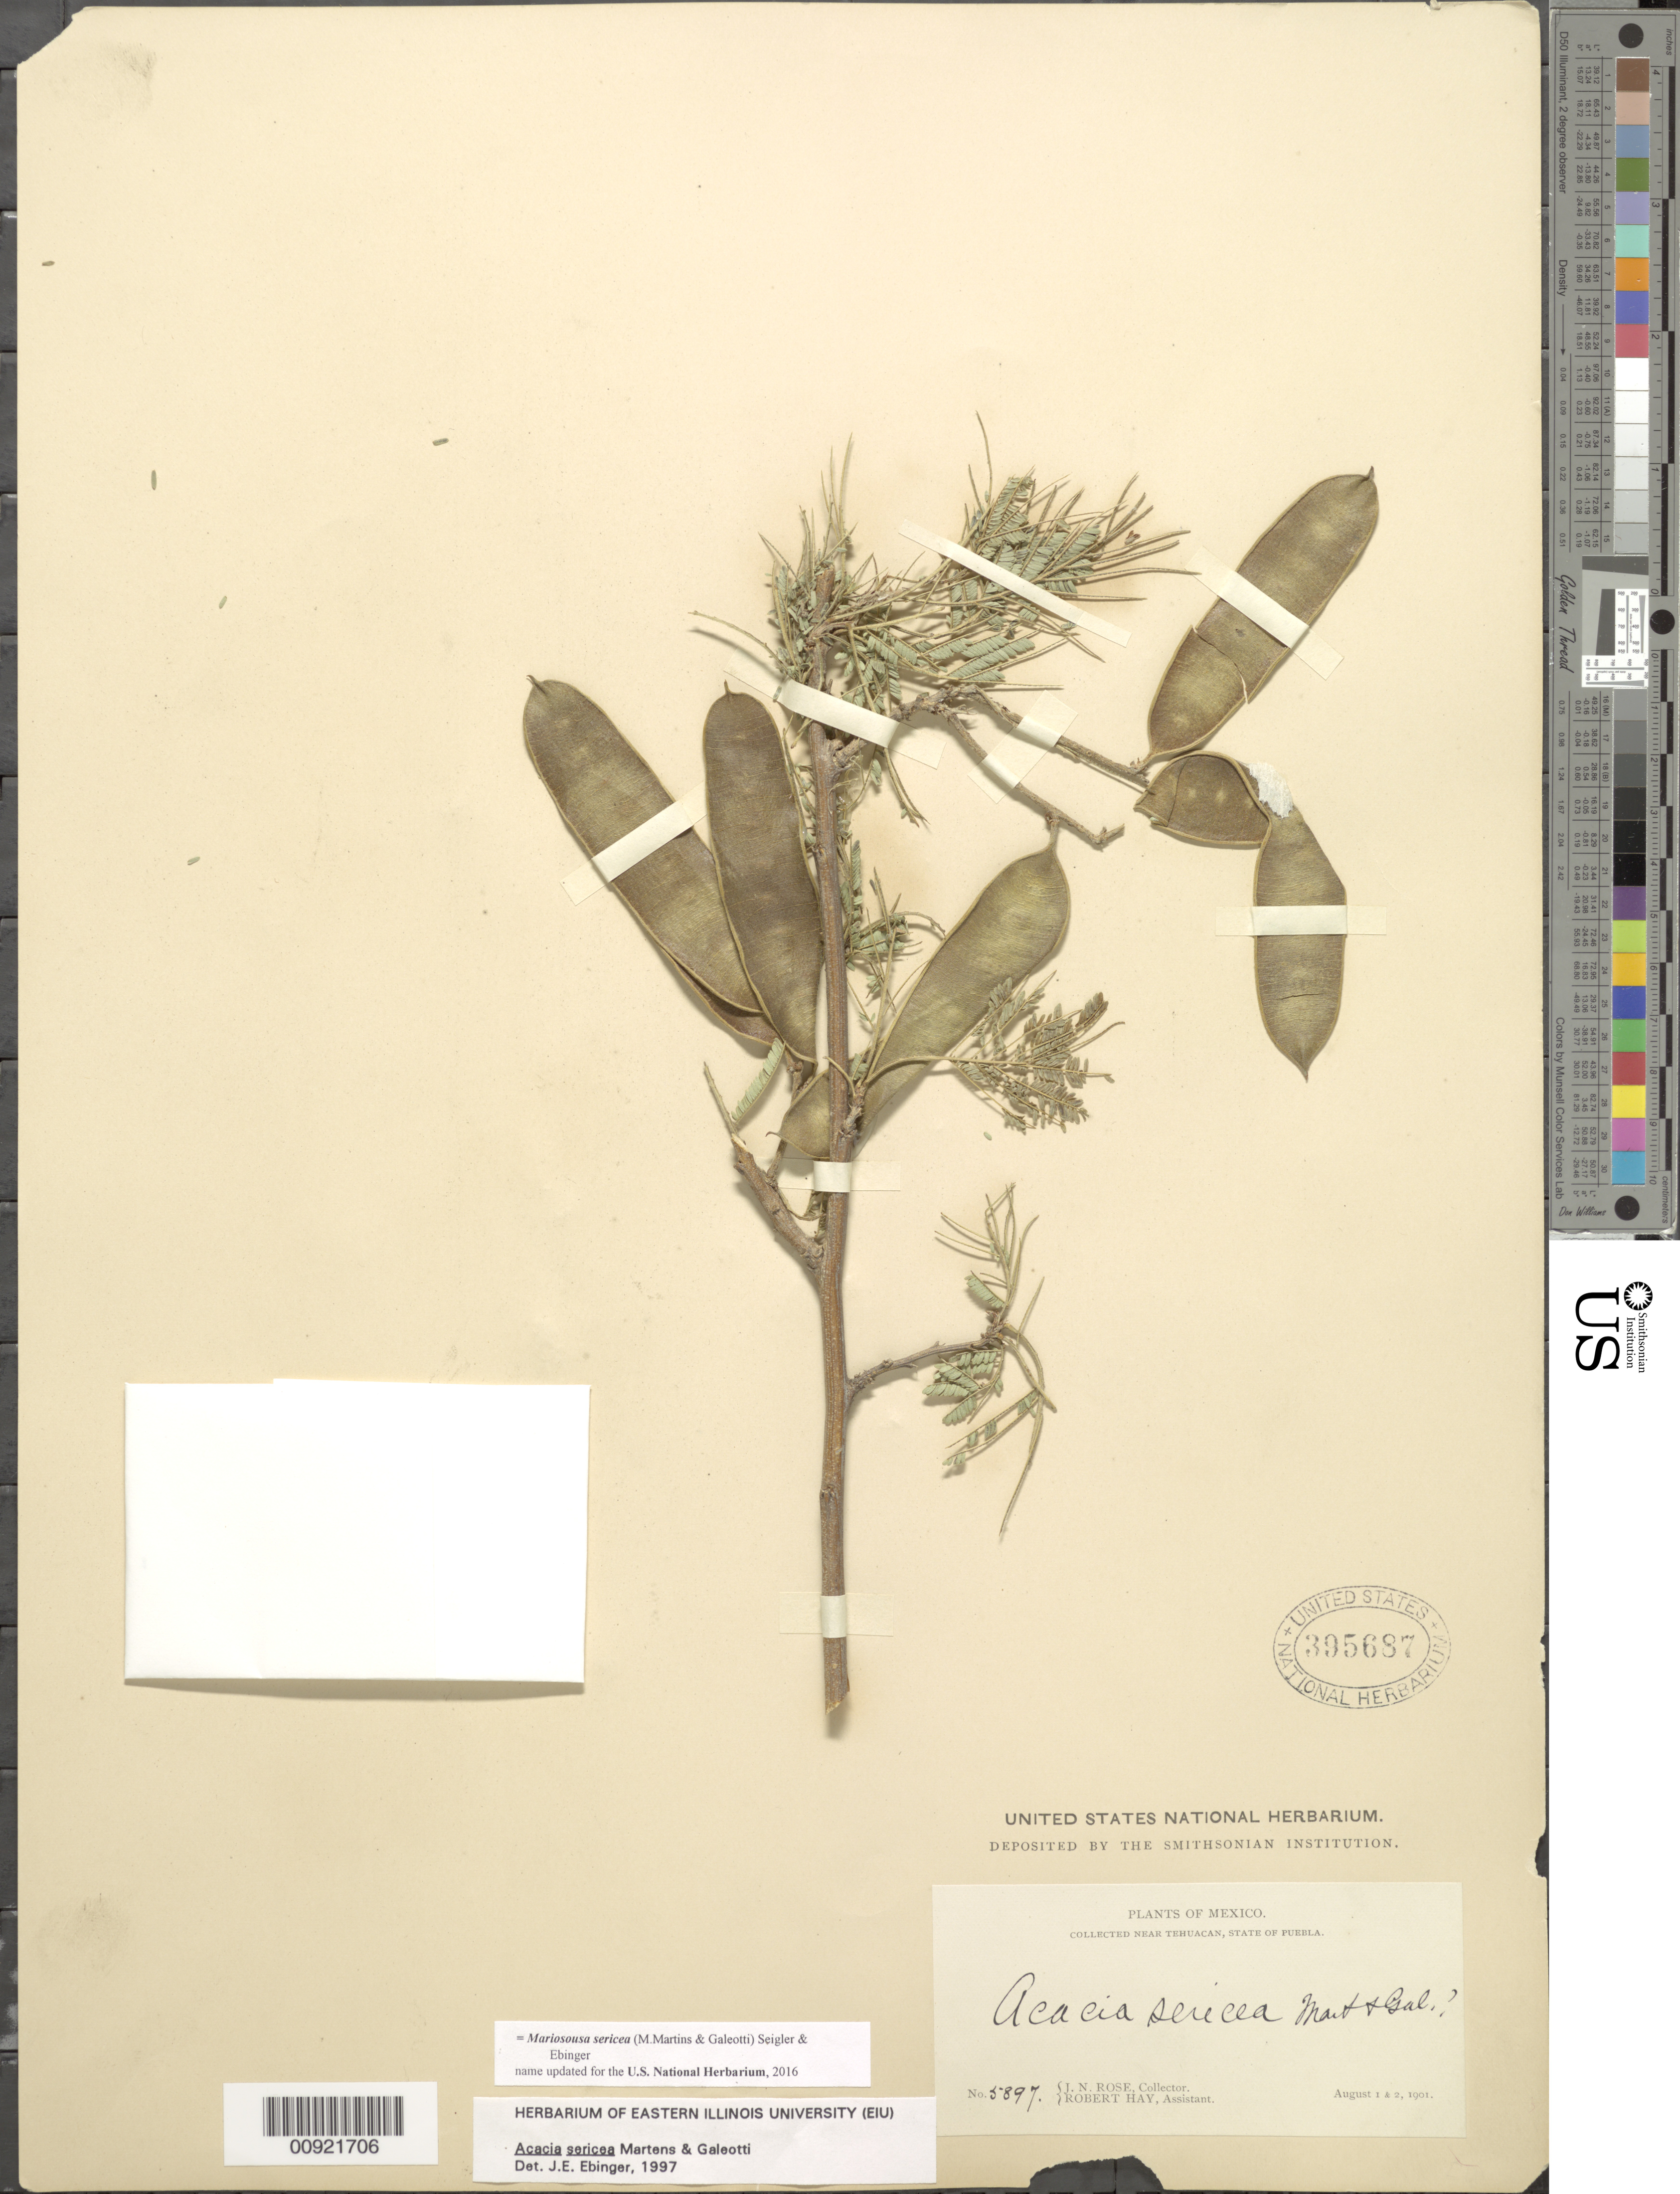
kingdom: Plantae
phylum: Tracheophyta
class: Magnoliopsida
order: Fabales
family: Fabaceae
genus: Mariosousa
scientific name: Mariosousa sericea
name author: (M. Martens & Galeotti) Seigler & Ebinger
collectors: J. N. Rose & R. Hay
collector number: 5897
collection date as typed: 01 Aug 1901 to 02 Aug 1901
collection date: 1901-08-01/1901-08-02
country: Mexico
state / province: Puebla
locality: Near Tehuacán, State of Puebla.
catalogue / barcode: US 395687